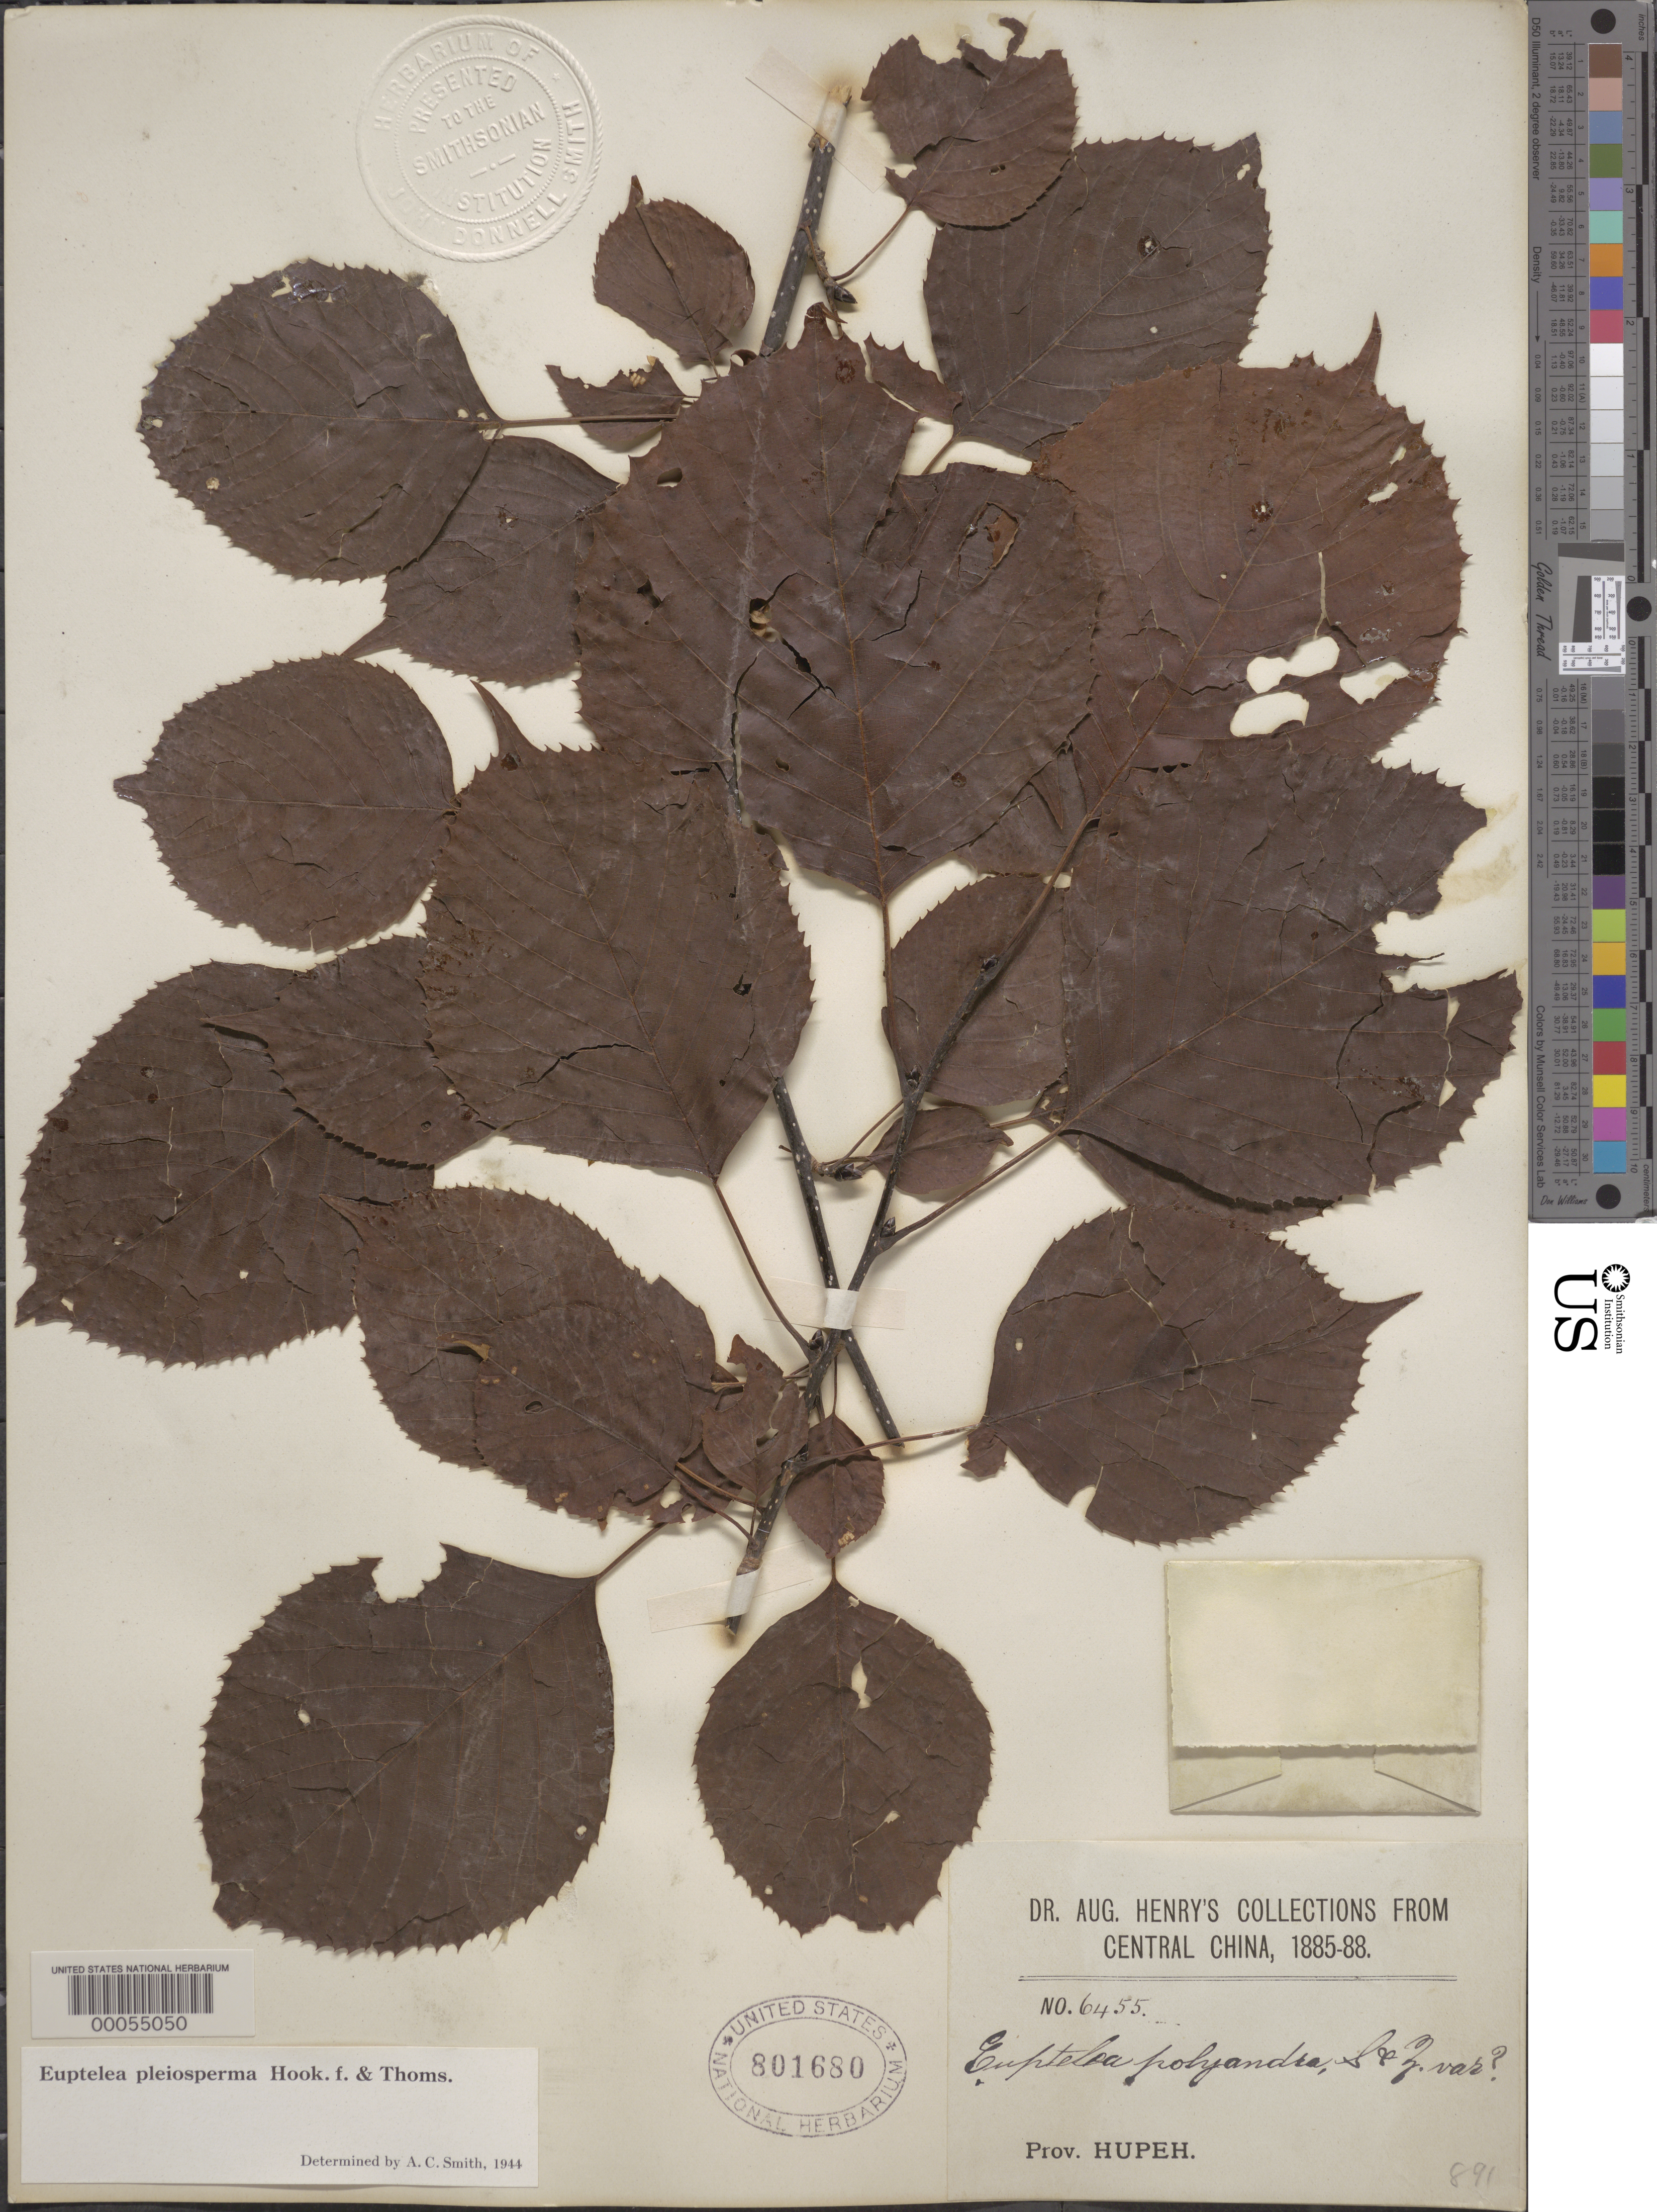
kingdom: Plantae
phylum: Tracheophyta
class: Magnoliopsida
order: Ranunculales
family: Eupteleaceae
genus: Euptelea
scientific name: Euptelea pleiosperma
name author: Hook. f. & Thomson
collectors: A. Henry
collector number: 6455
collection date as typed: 1885 to -- -- 1888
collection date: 1885/1888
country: China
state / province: Hubei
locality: Prov. Hupeh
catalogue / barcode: US 801680